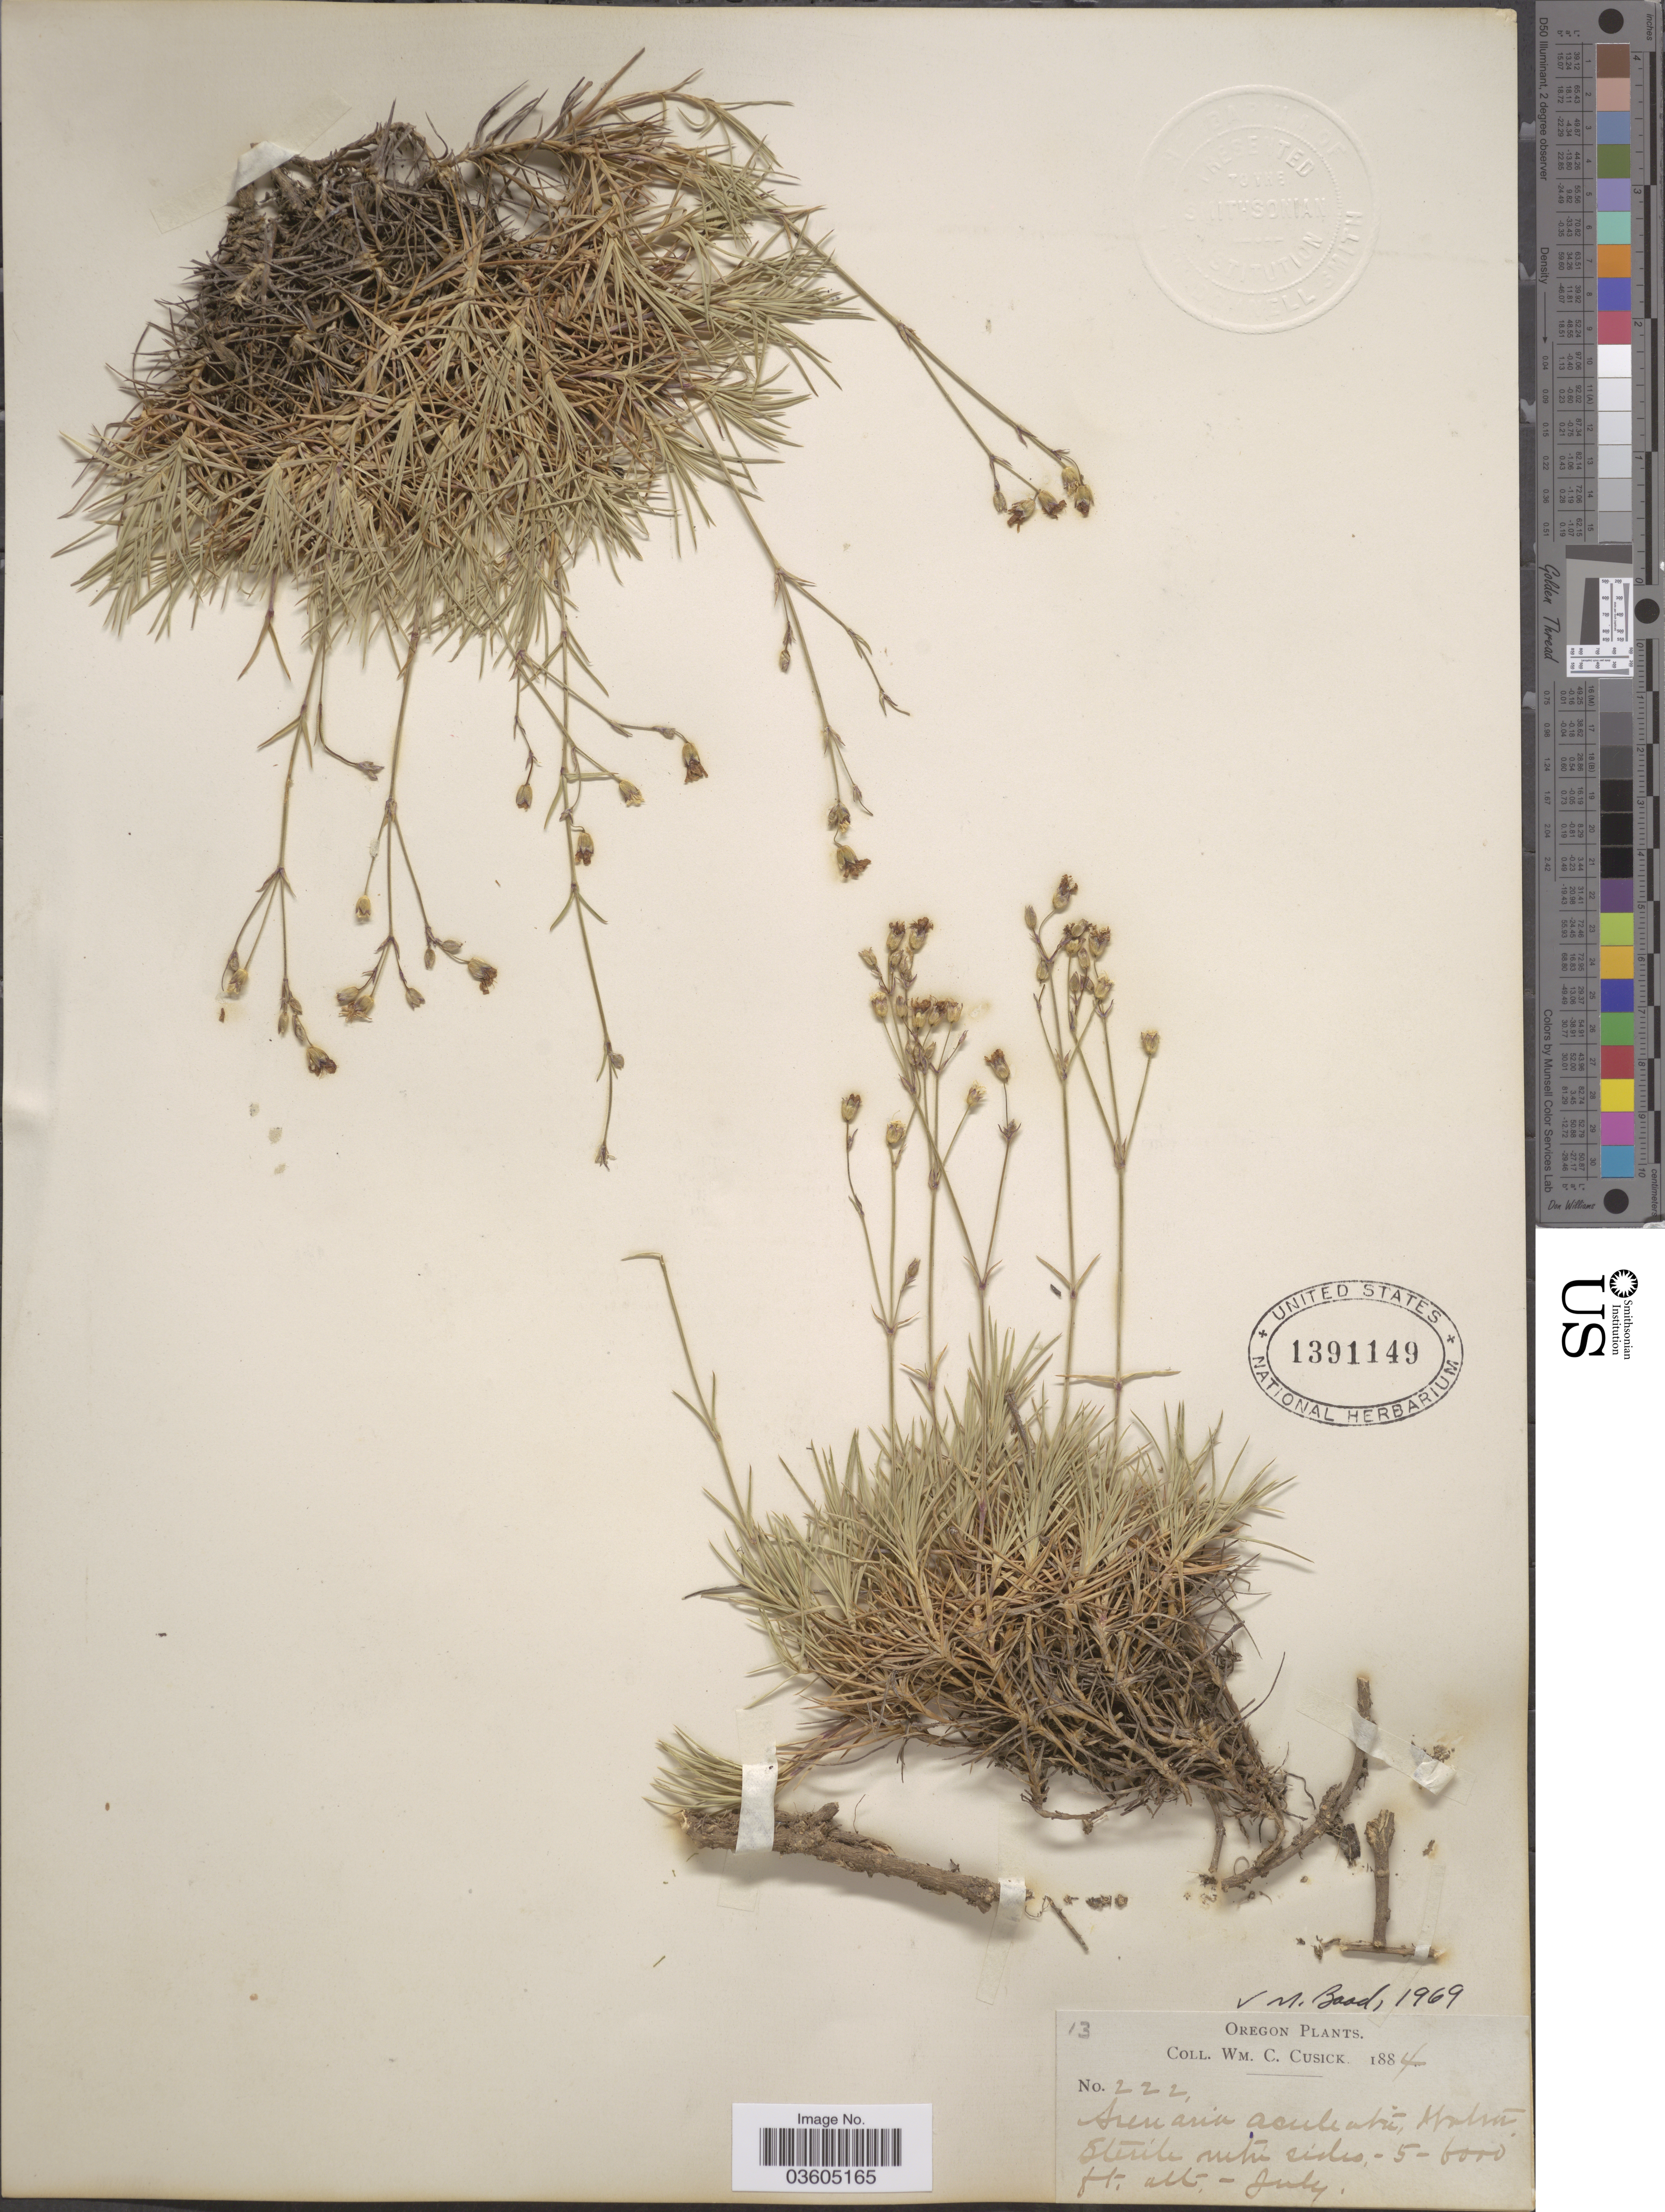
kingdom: Plantae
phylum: Tracheophyta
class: Magnoliopsida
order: Caryophyllales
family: Caryophyllaceae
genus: Eremogone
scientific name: Eremogone aculeata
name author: (S. Watson) Ikonn.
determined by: U.S. National Herbarium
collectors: W. C. Cusick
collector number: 222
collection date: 1884-07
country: United States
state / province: Oregon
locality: Sterile mtn sides.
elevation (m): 1524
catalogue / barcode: US 1391149